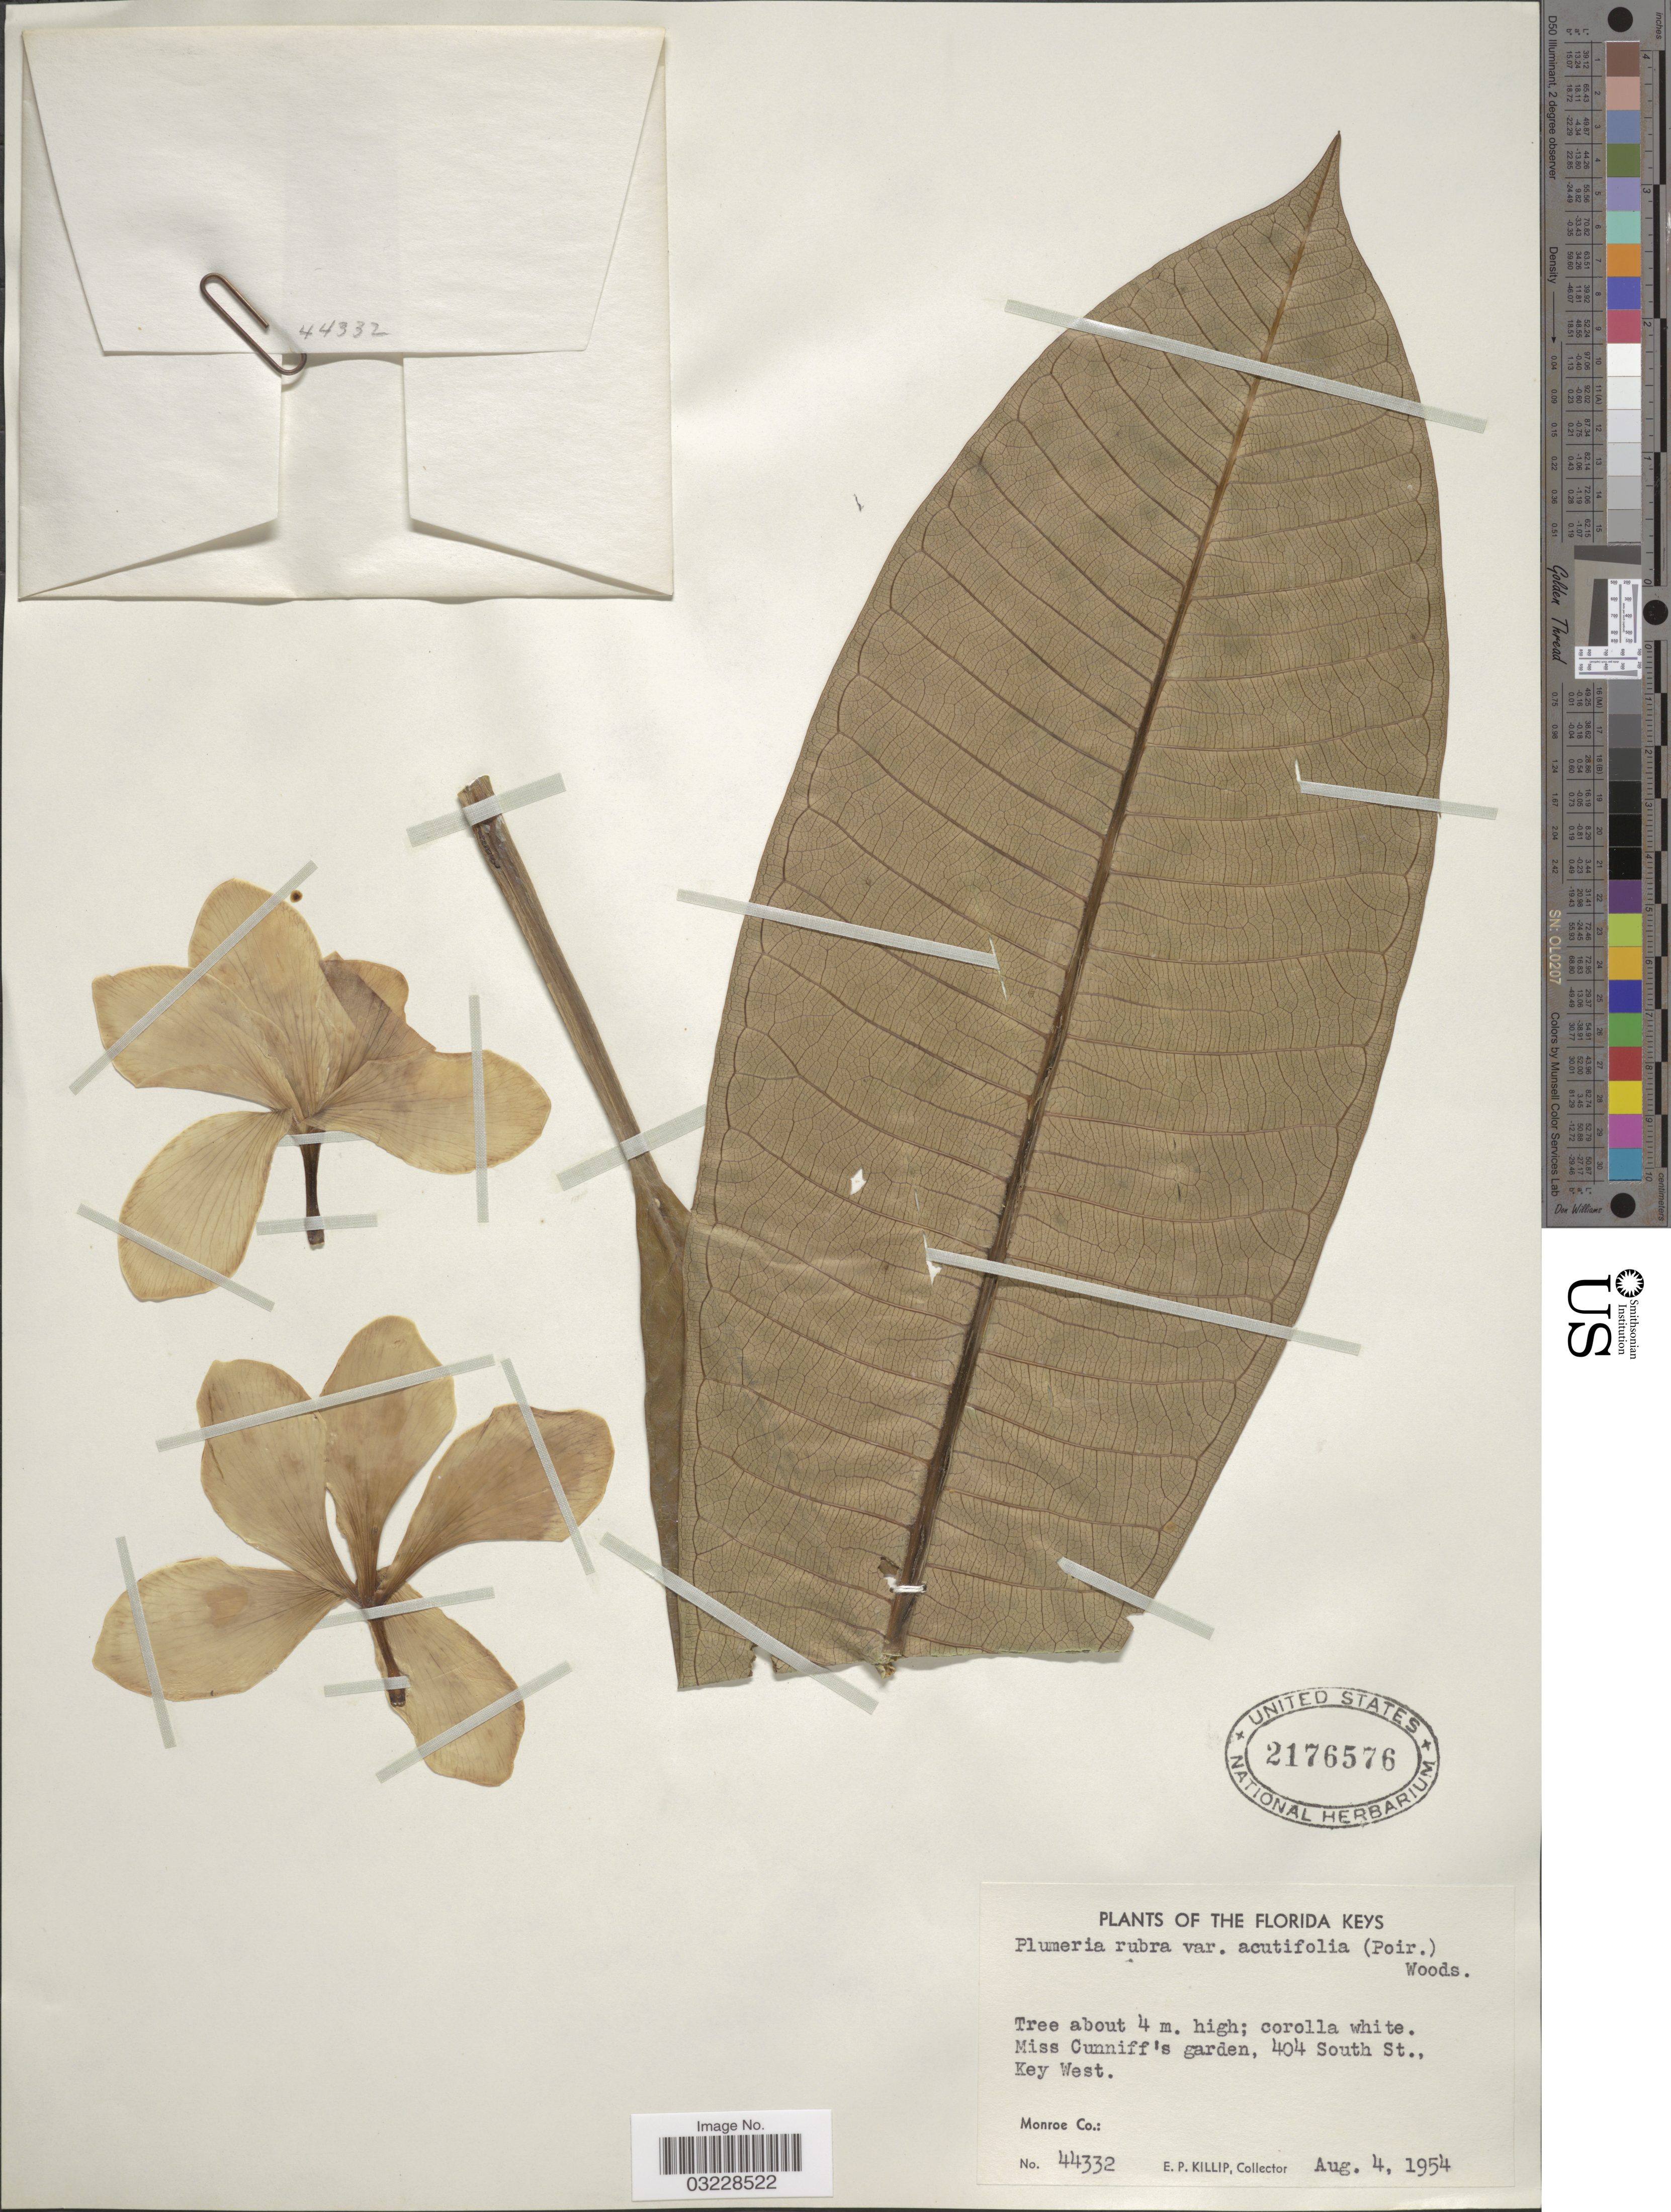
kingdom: Plantae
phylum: Tracheophyta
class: Magnoliopsida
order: Gentianales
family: Apocynaceae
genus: Plumeria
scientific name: Plumeria rubra var. acutifolia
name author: (Poir.) L.H. Bailey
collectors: E. P. Killip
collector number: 44332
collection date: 1954-08-04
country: United States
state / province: Florida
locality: The Florida Keys, Miss Cunniff's garden, 404 South St., Key West, Monroe Co.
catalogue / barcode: US 2176576